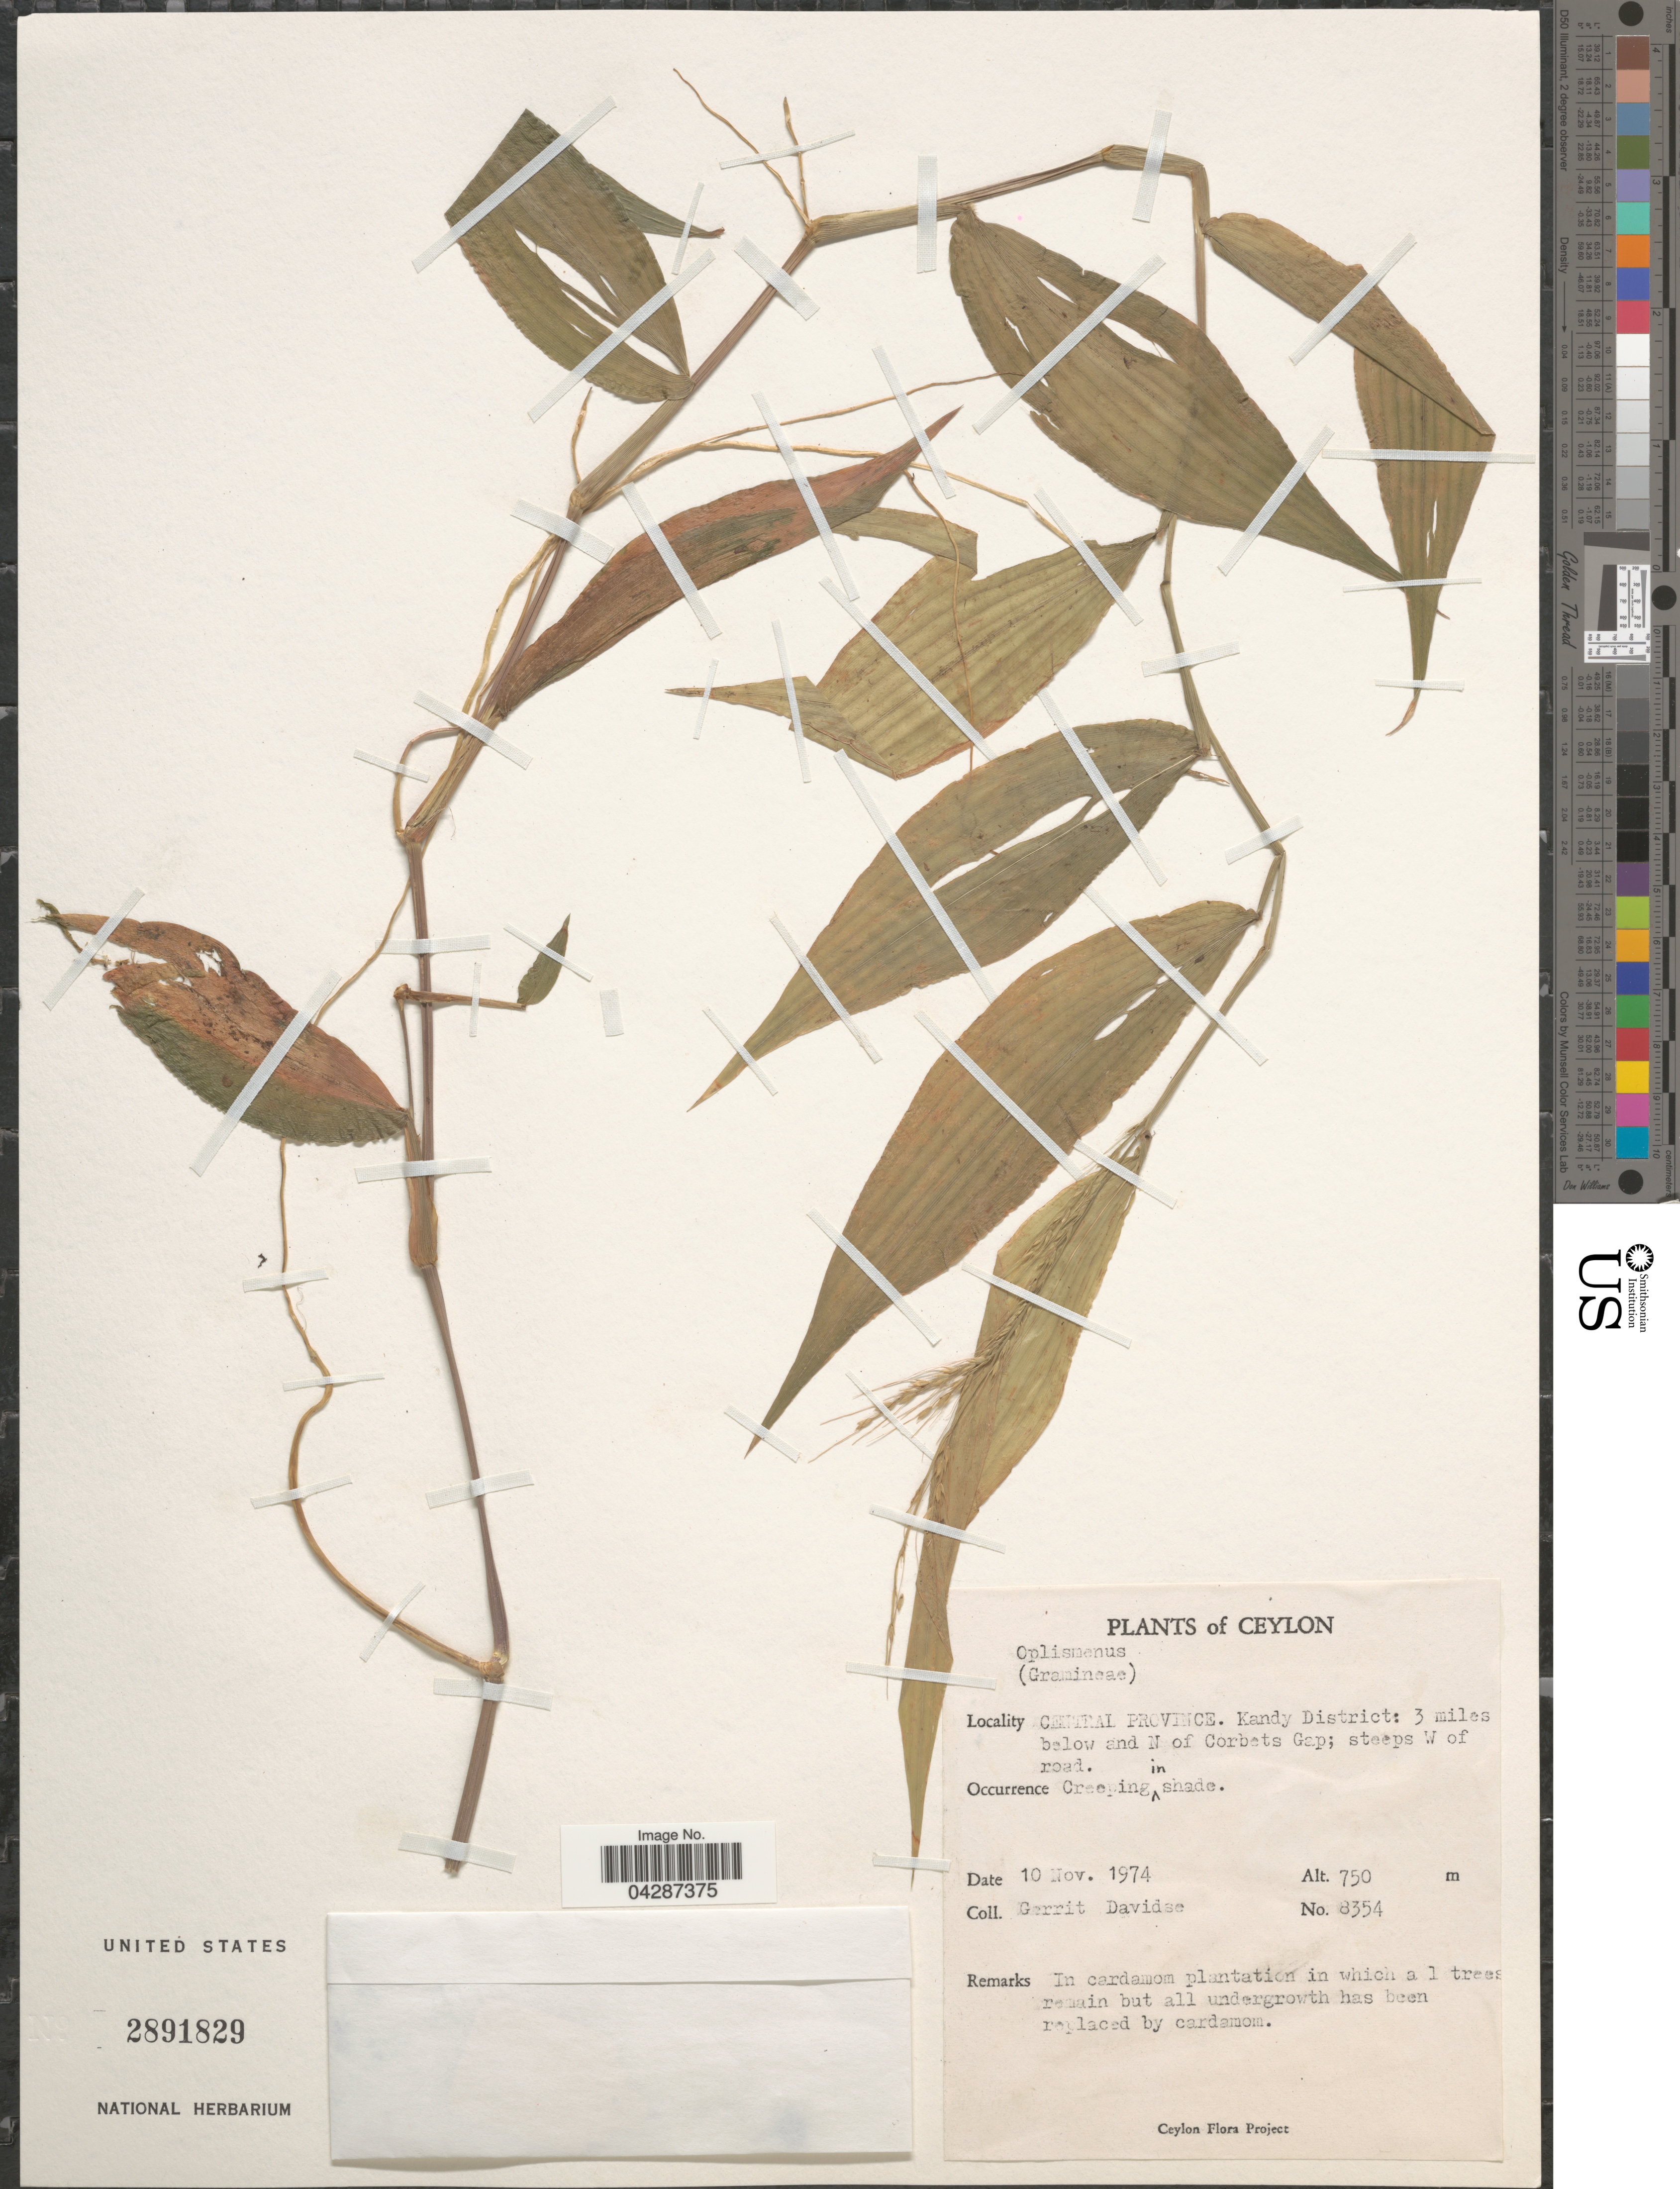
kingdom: Plantae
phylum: Tracheophyta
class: Liliopsida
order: Poales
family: Poaceae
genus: Oplismenus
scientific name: Oplismenus sp.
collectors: G. Davidse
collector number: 8354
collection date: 1974-11-10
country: Sri Lanka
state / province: Central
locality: Ceylon. Kandy District: 3 miles below and N of Corbets Gap; steeps W of road.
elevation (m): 750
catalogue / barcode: US 2891829